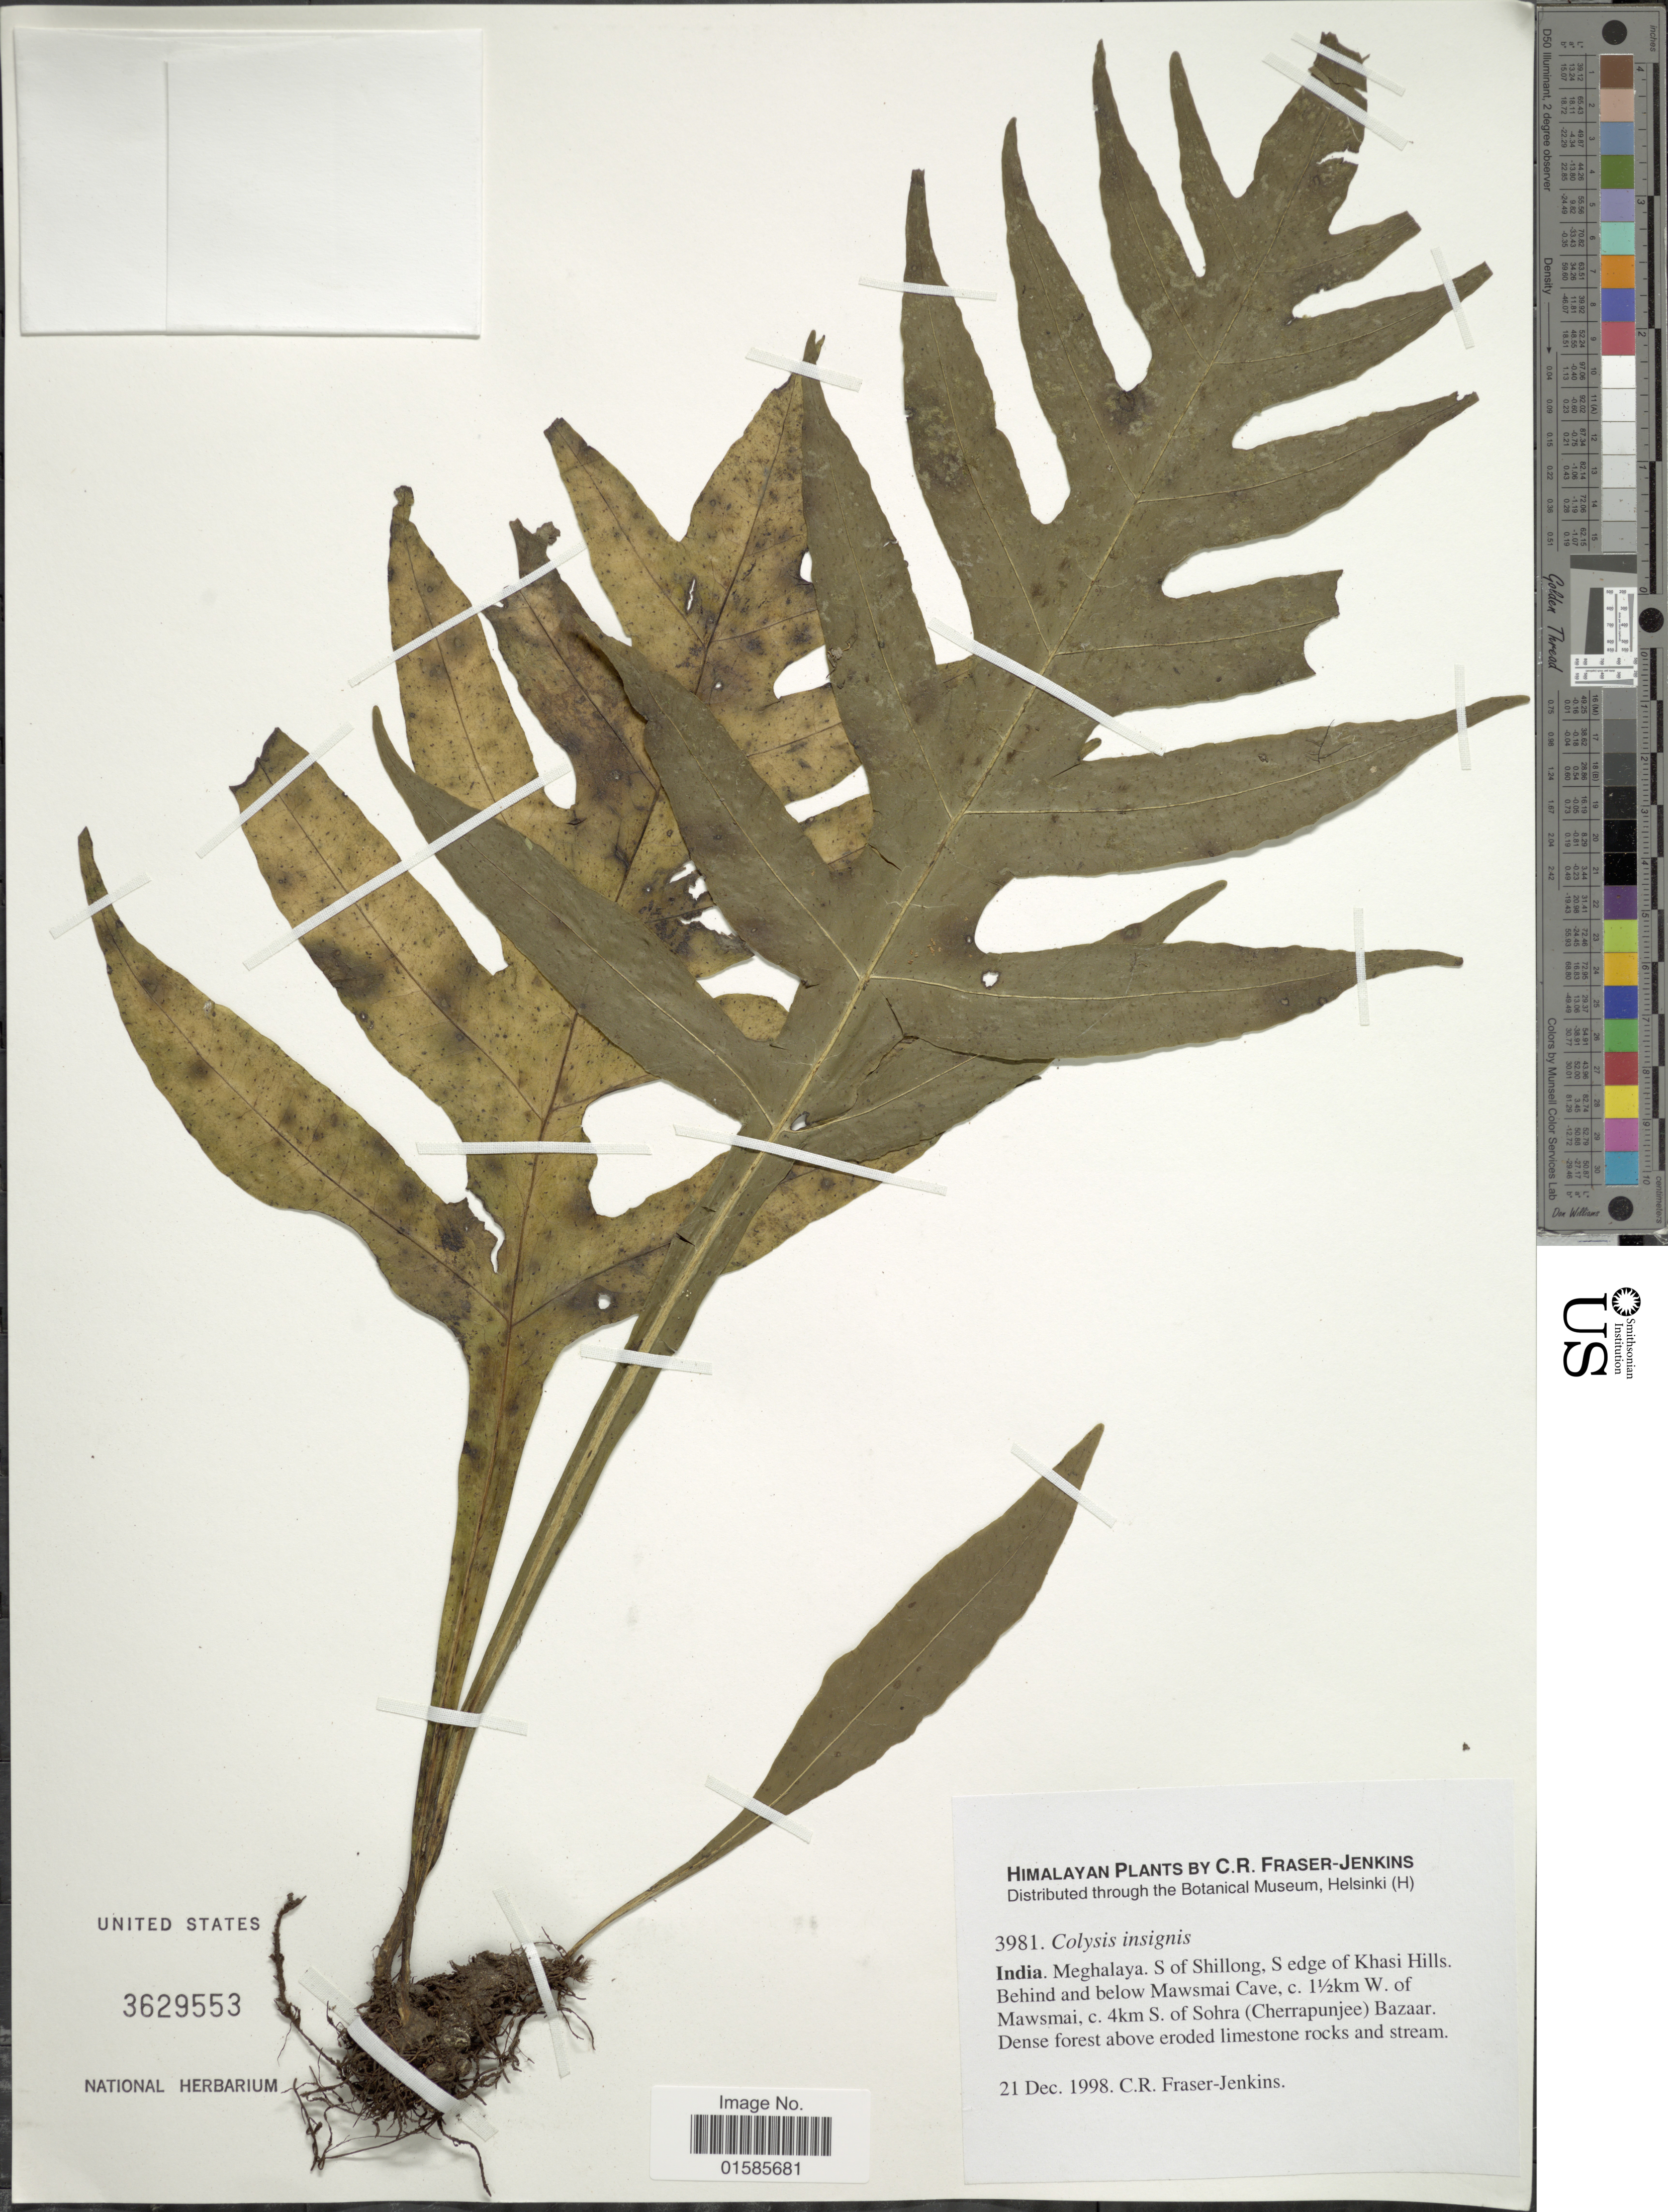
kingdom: Plantae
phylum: Tracheophyta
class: Polypodiopsida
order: Polypodiales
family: Polypodiaceae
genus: Microsorum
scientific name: Microsorum insigne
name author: (Blume) Copel.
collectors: C. R. Fraser-Jenkins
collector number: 3981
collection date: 1998-12-21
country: India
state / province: Meghalaya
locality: Himalayan, S. of Shillong, S. edge of Khasi Hills. Behind and below Mawsmai Cave, c.1½km W of Mawsmai, c. 4km S of Sohra (CHerrapunjee) Bazaar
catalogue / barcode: US 3629553